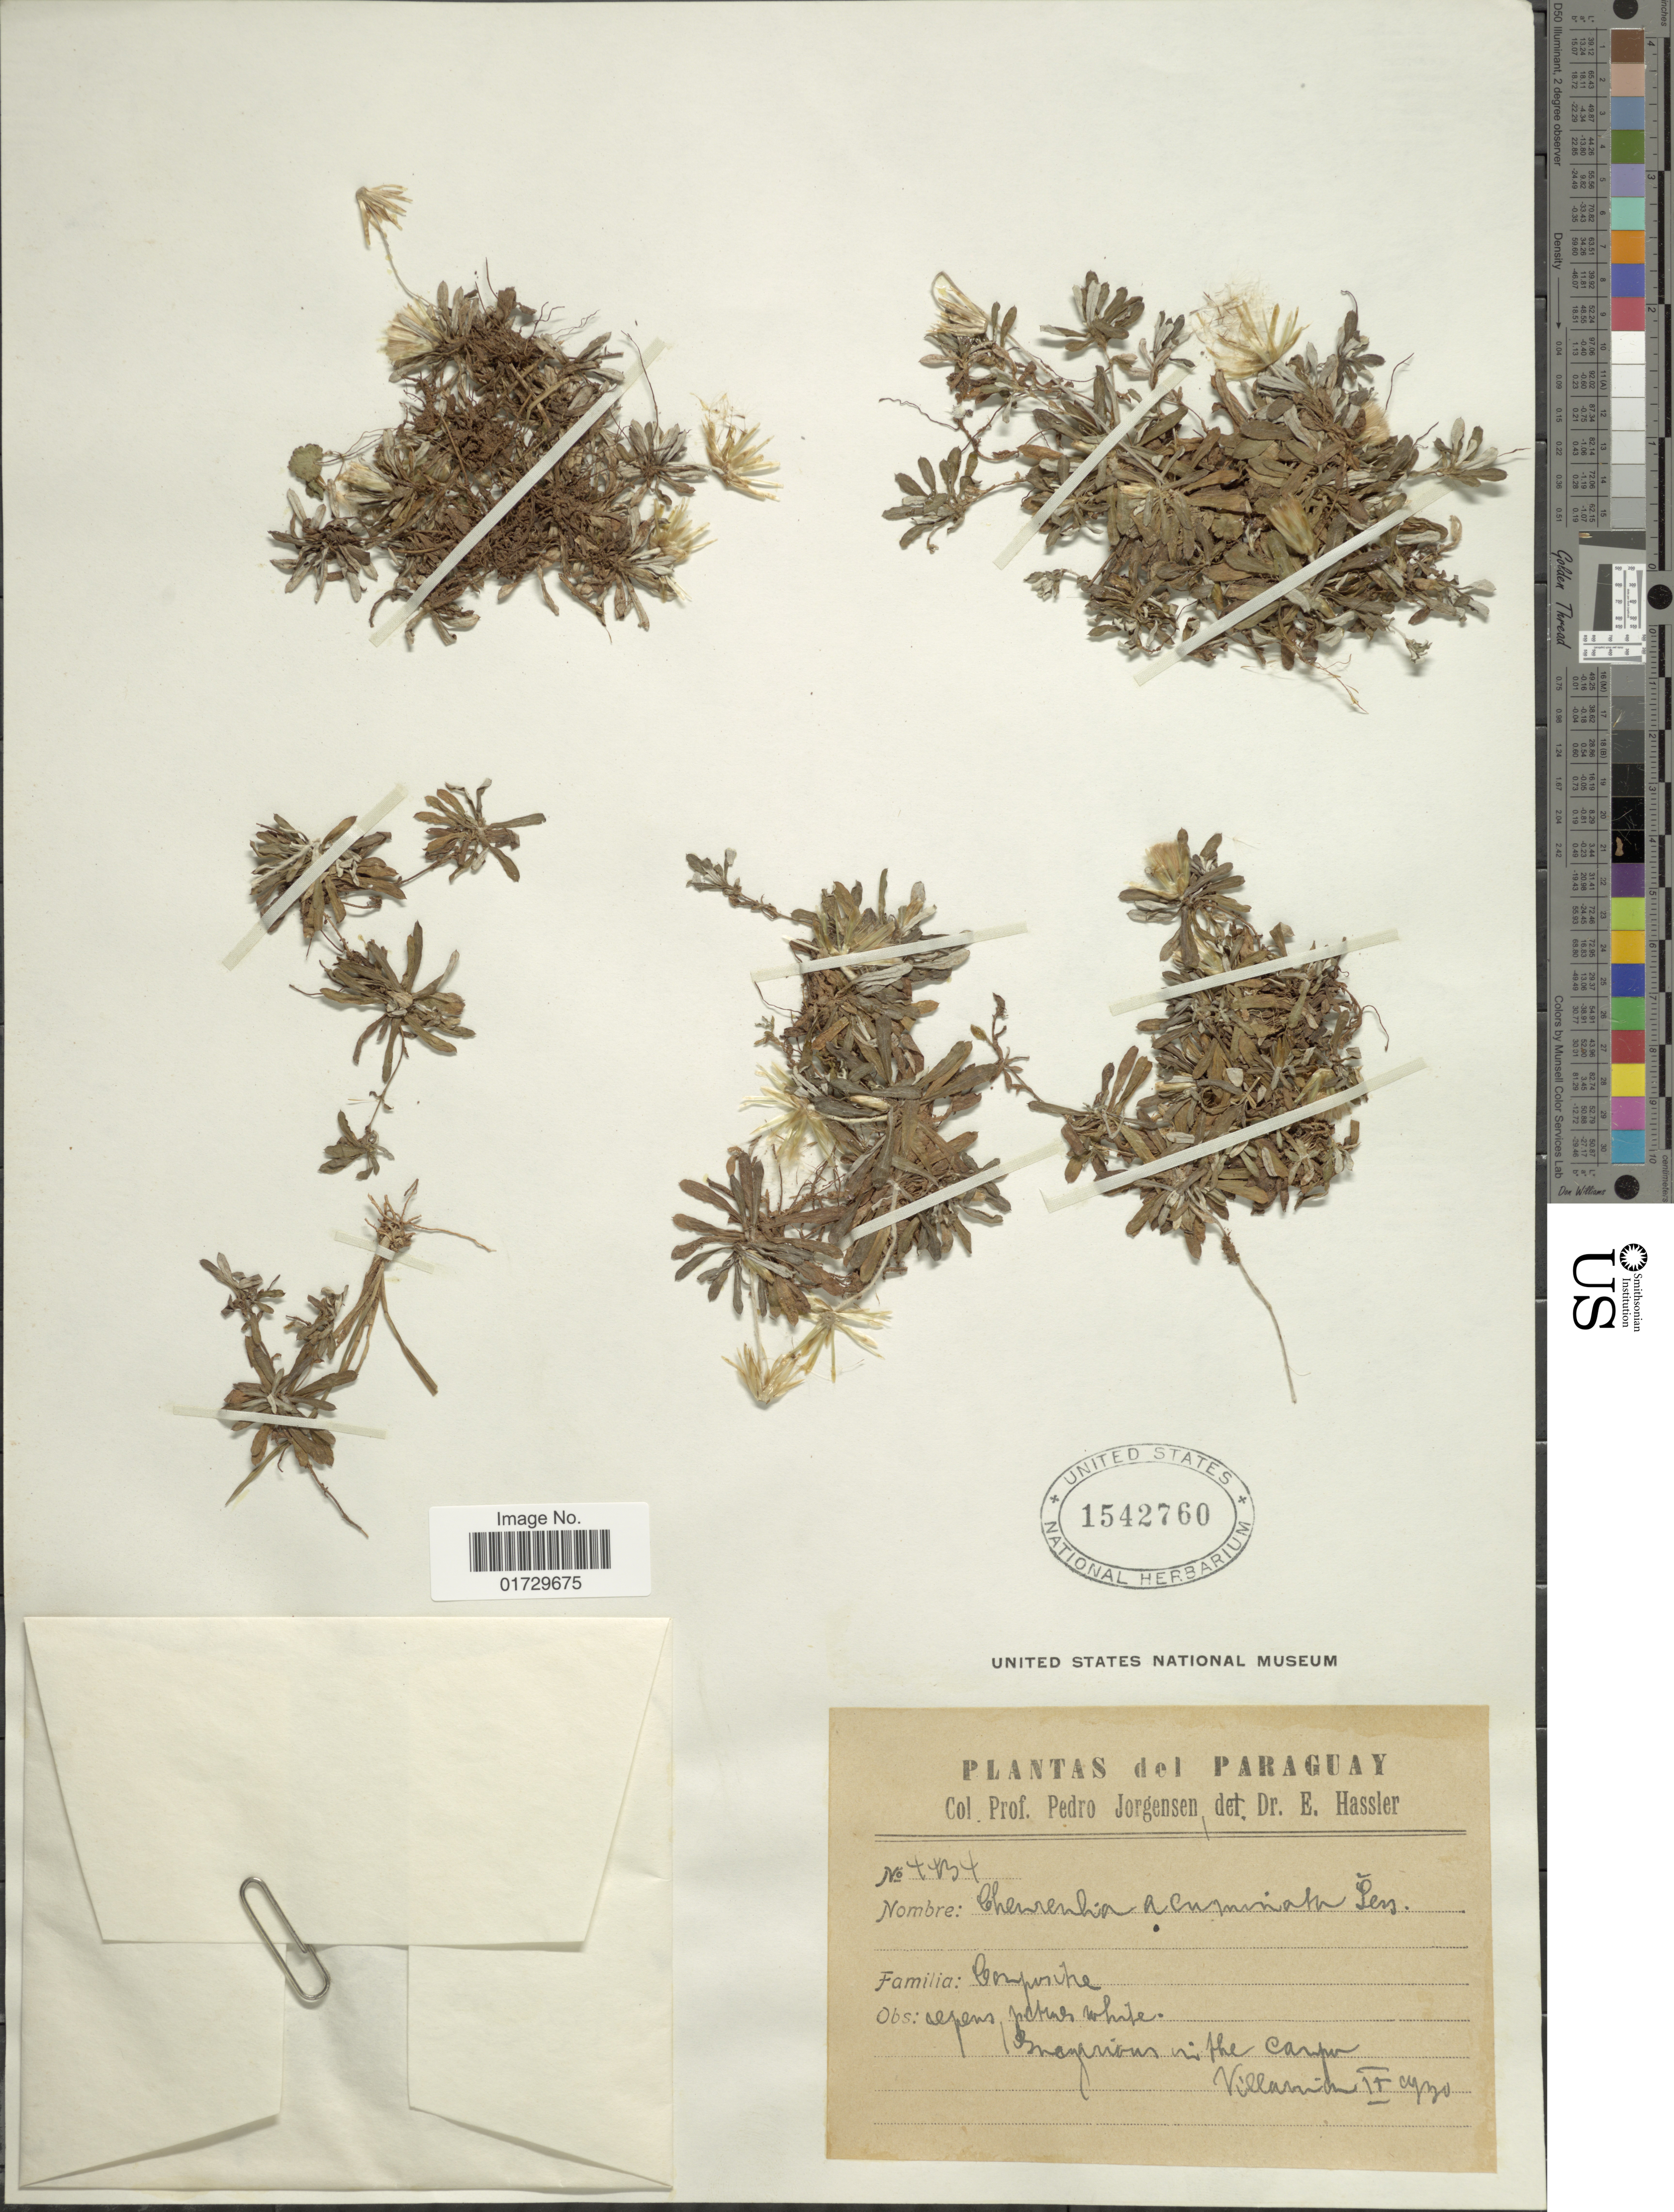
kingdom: Plantae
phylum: Tracheophyta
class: Magnoliopsida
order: Asterales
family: Asteraceae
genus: Chevreulia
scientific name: Chevreulia acuminata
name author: Less.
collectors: P. Jörgensen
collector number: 4434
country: Paraguay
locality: Villarrica.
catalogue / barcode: US 1542760